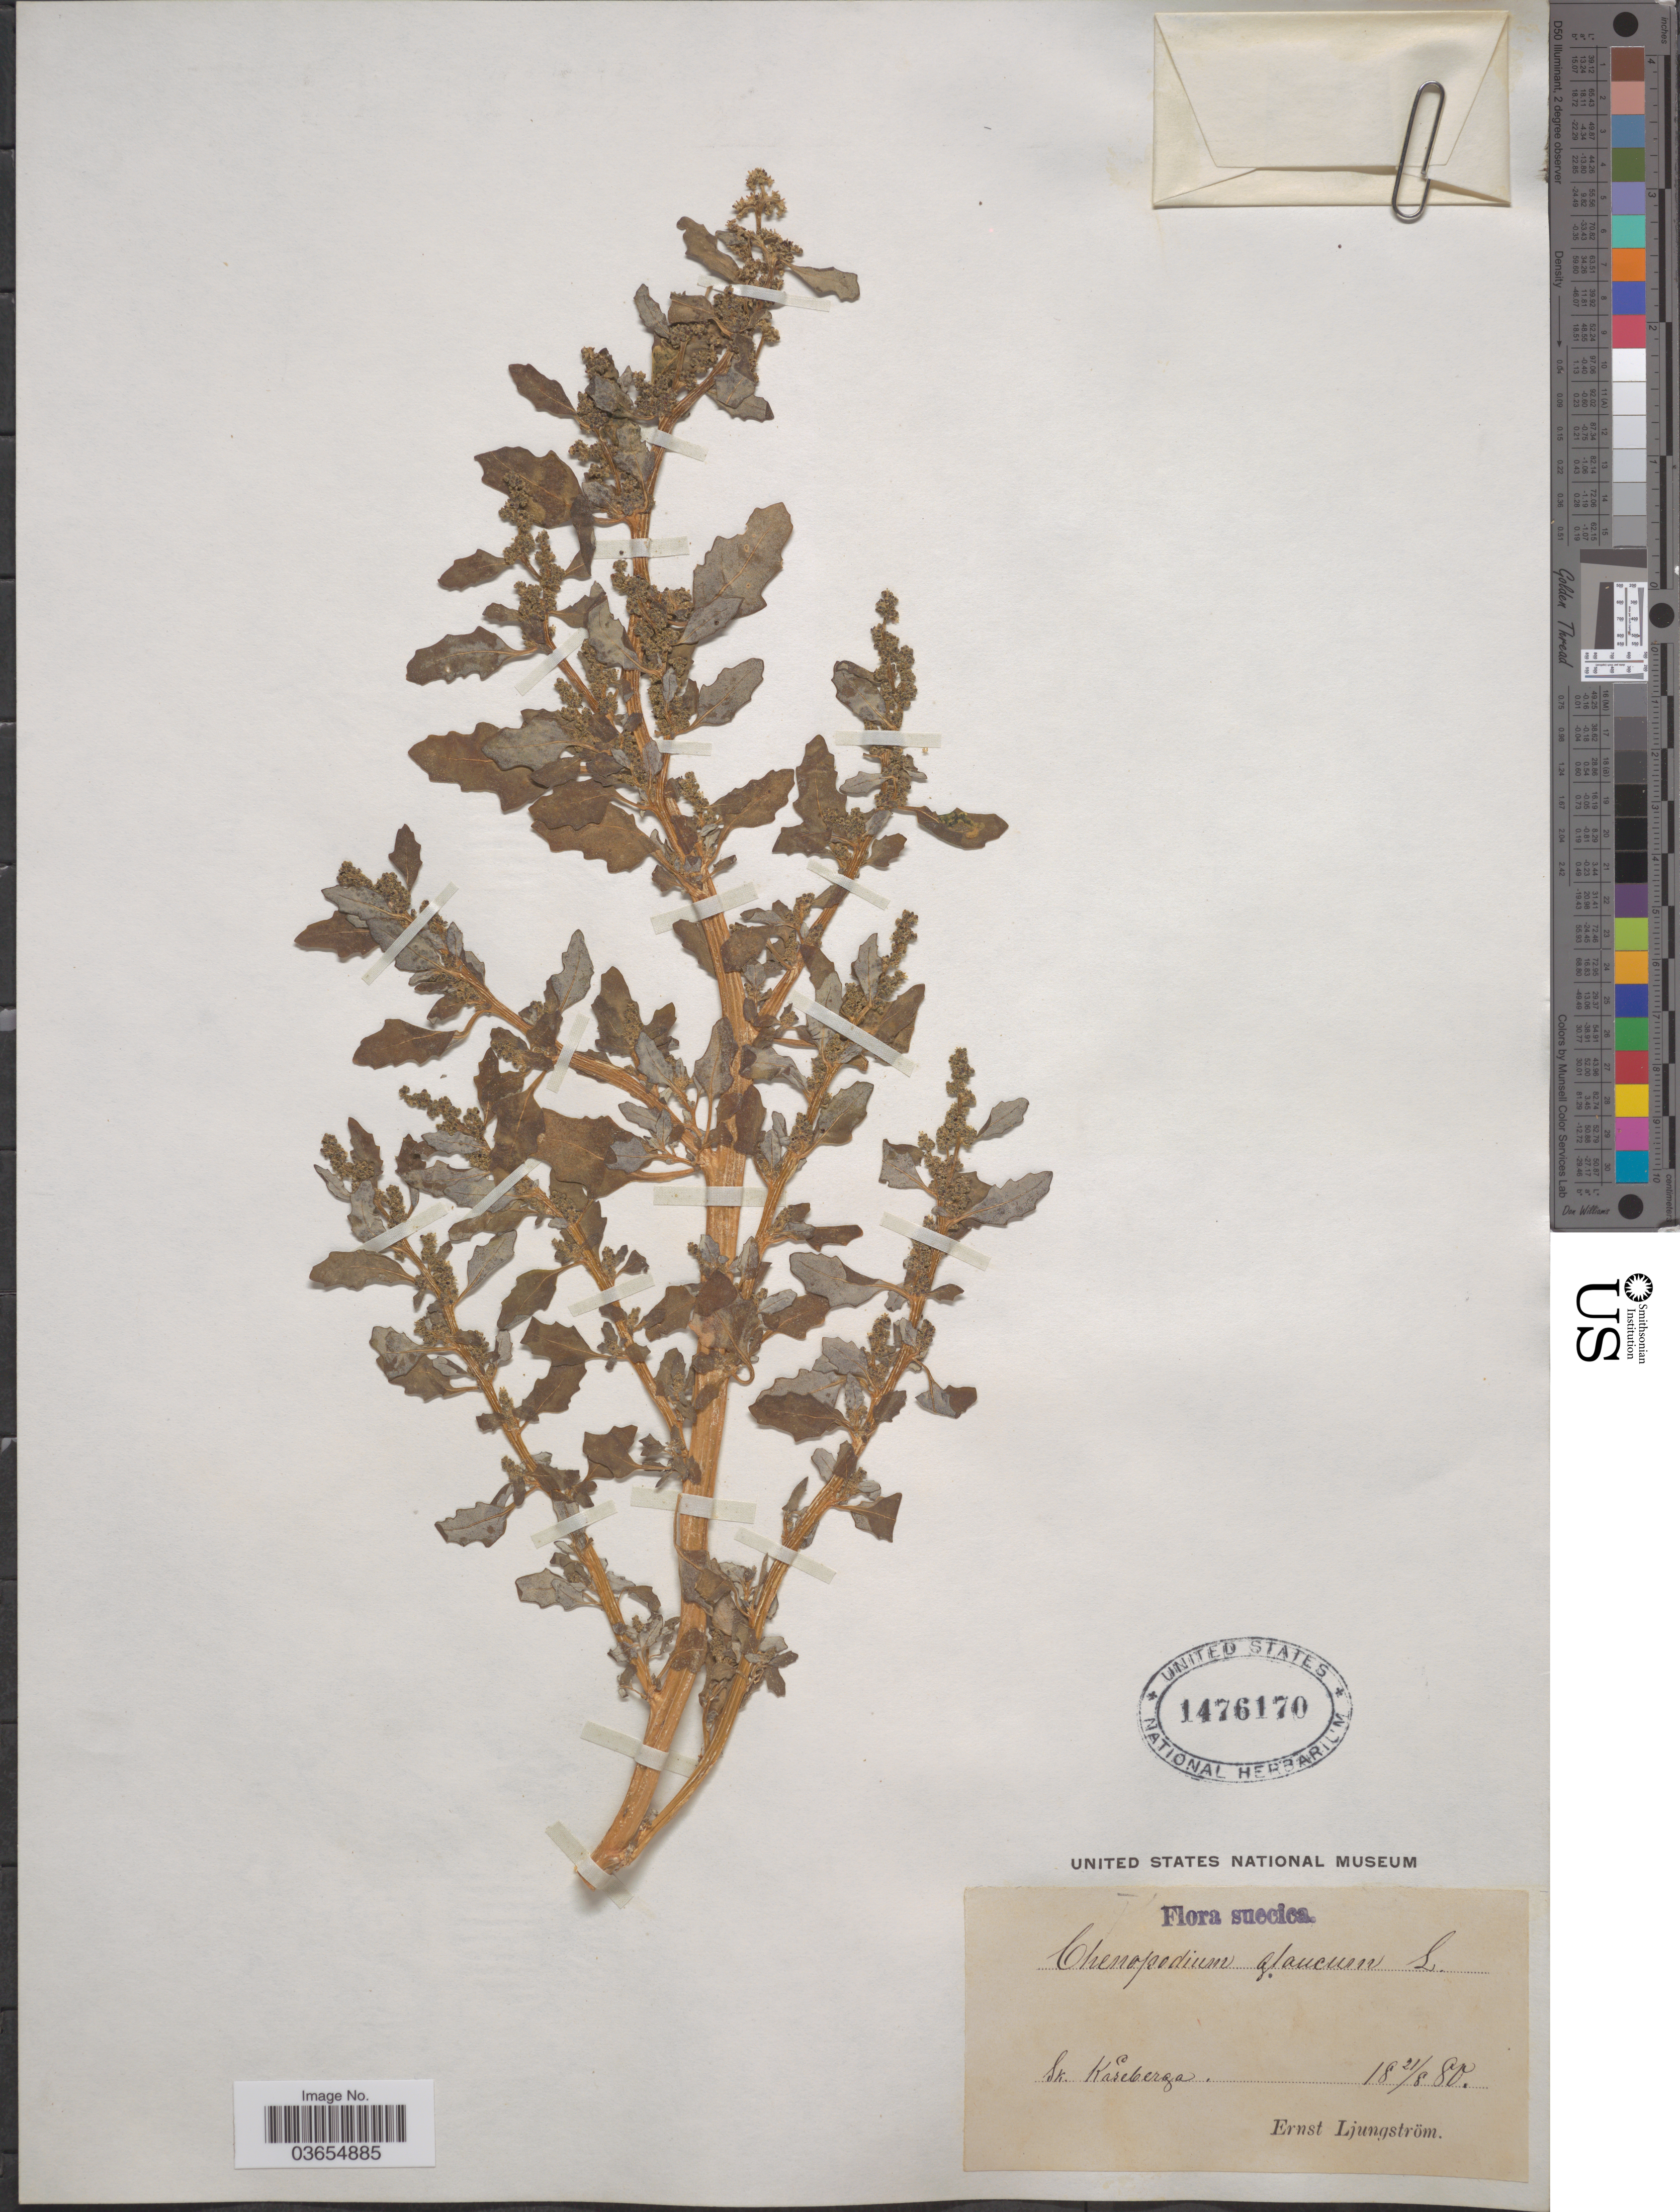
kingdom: Plantae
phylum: Tracheophyta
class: Magnoliopsida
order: Caryophyllales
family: Amaranthaceae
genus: Chenopodium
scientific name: Chenopodium glaucum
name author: L.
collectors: E. Ljunström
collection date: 1880-08-21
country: Sweden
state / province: Skåne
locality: Suecica. Sk. Kåseberga.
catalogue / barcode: US 1476170